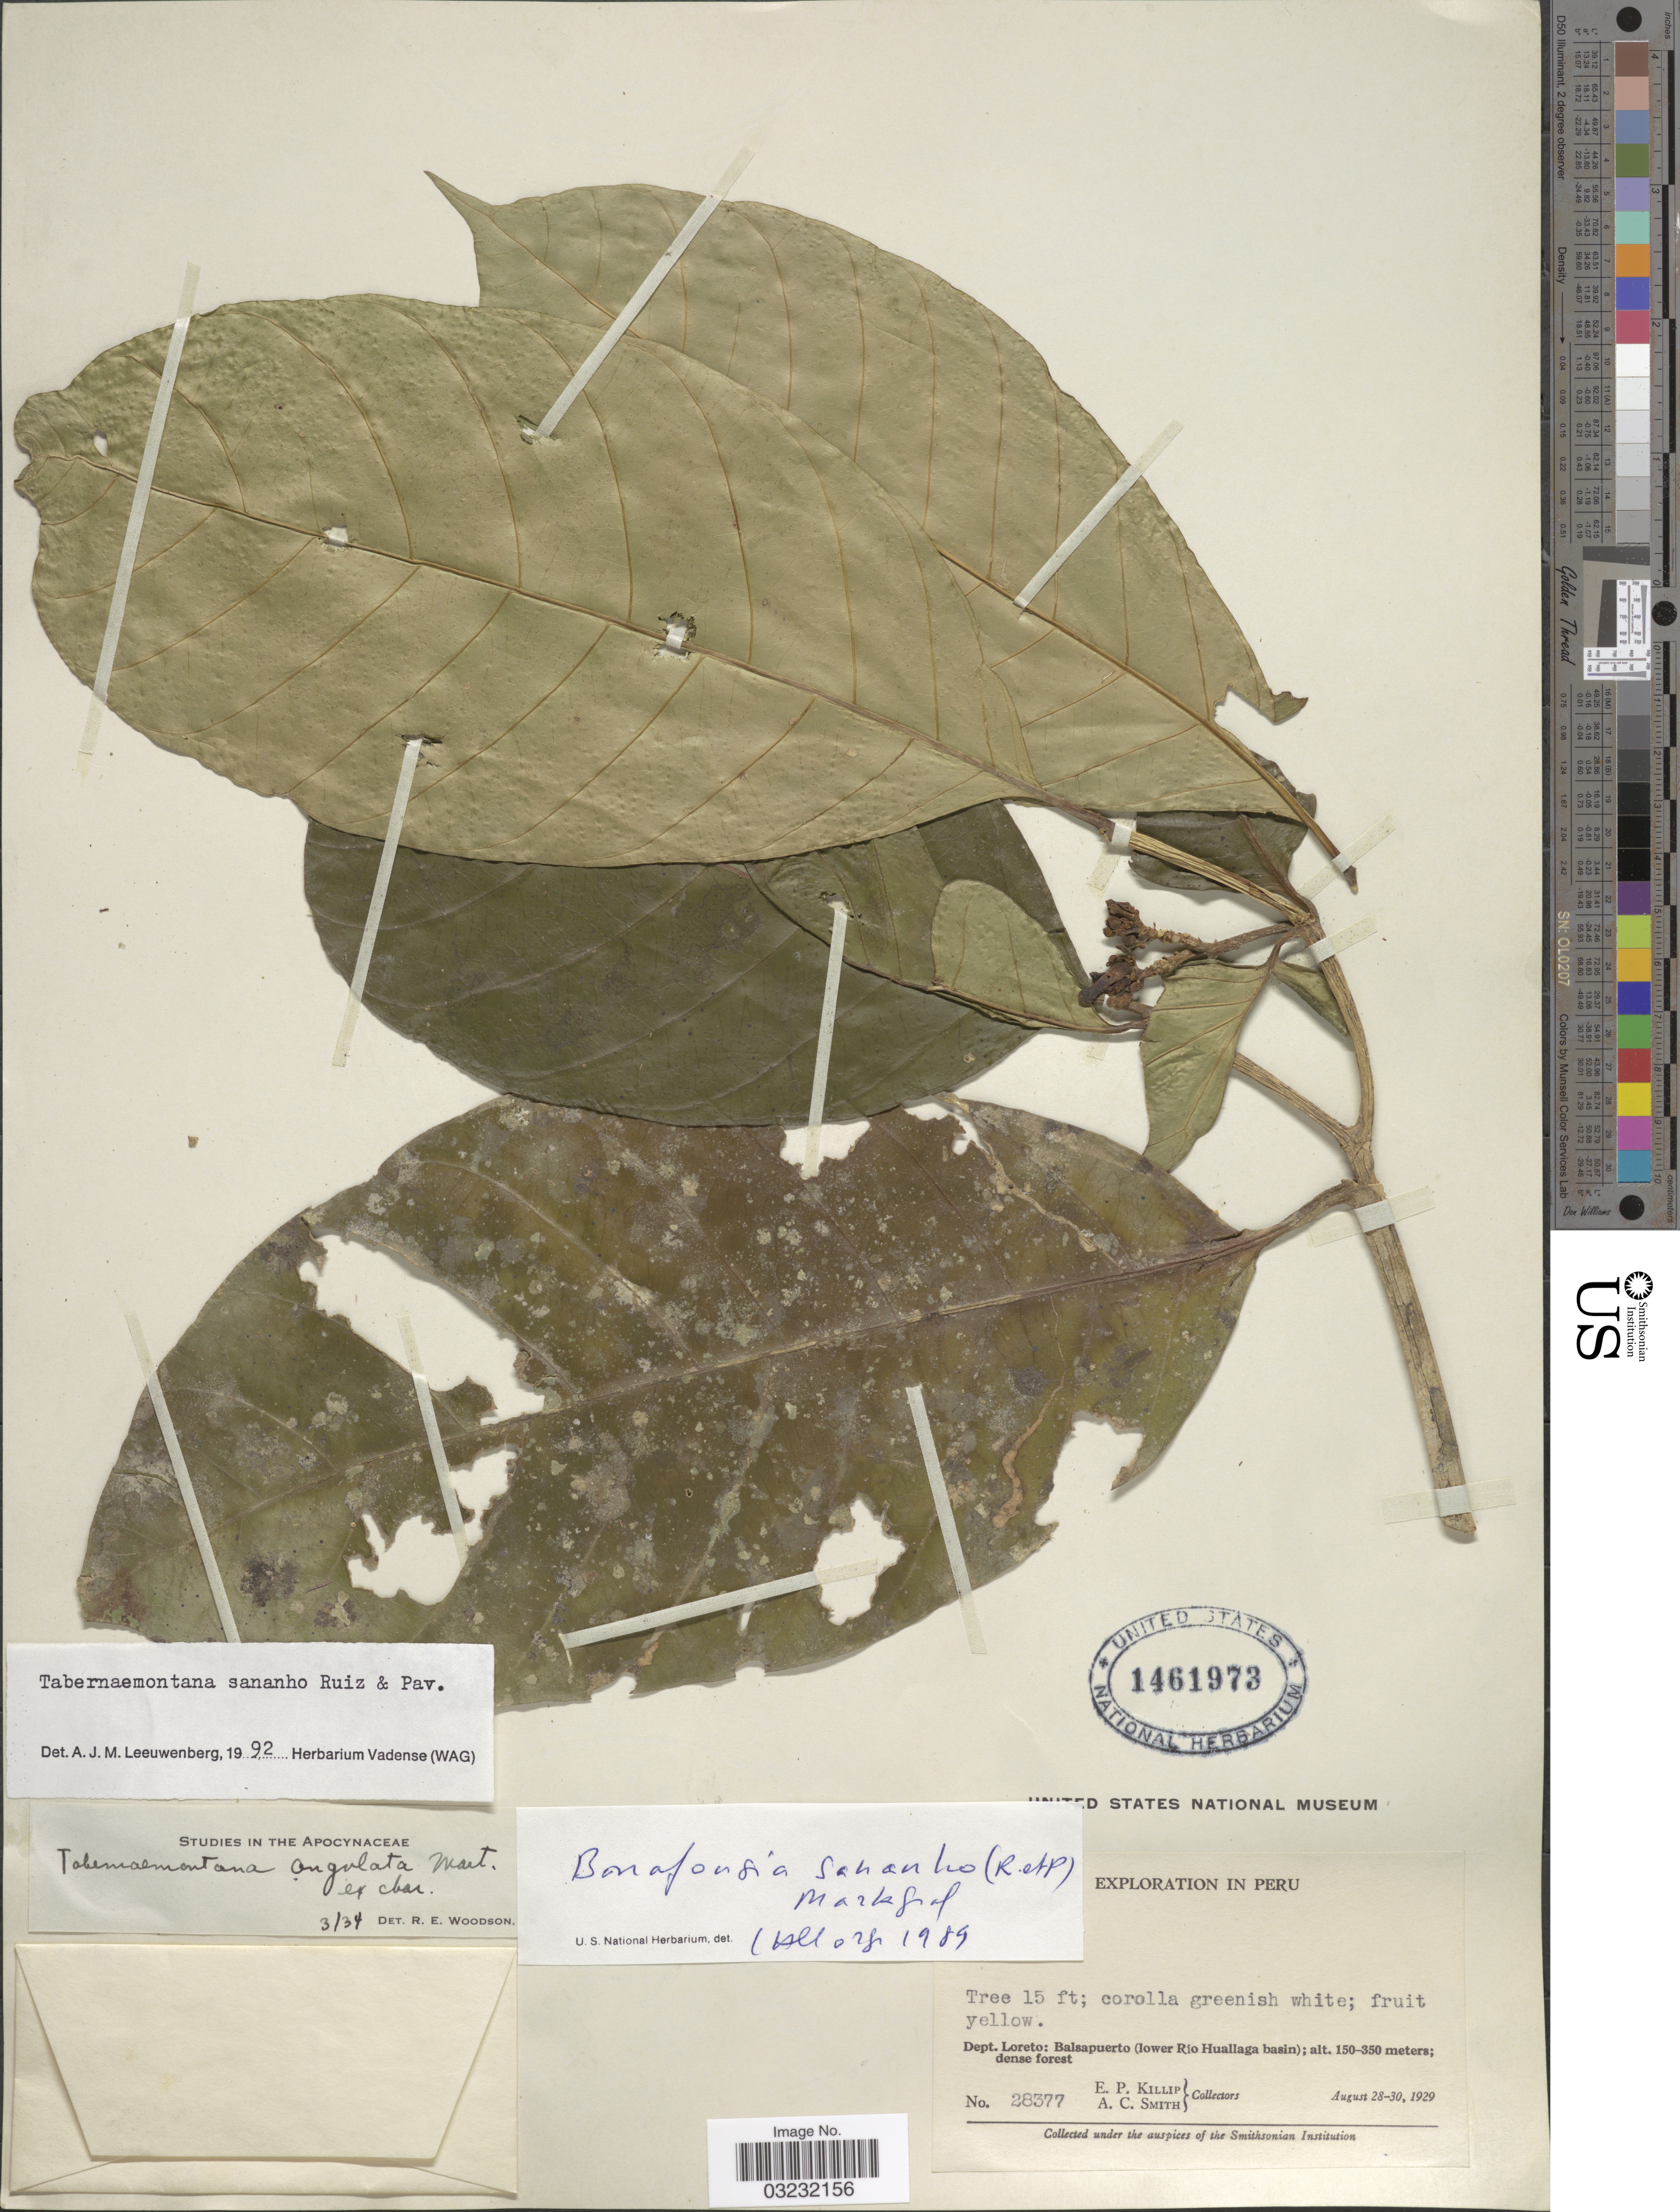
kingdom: Plantae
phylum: Tracheophyta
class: Magnoliopsida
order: Gentianales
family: Apocynaceae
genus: Tabernaemontana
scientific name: Tabernaemontana sananho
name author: Ruiz & Pav.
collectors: E. P. Killip & A. C. Smith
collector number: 28377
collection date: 1929-08-28/1929-08-30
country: Peru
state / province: Loreto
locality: Dept. Loreto: Balsapuerto (lower Río Huallaga basin).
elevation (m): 150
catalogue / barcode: US 1461973